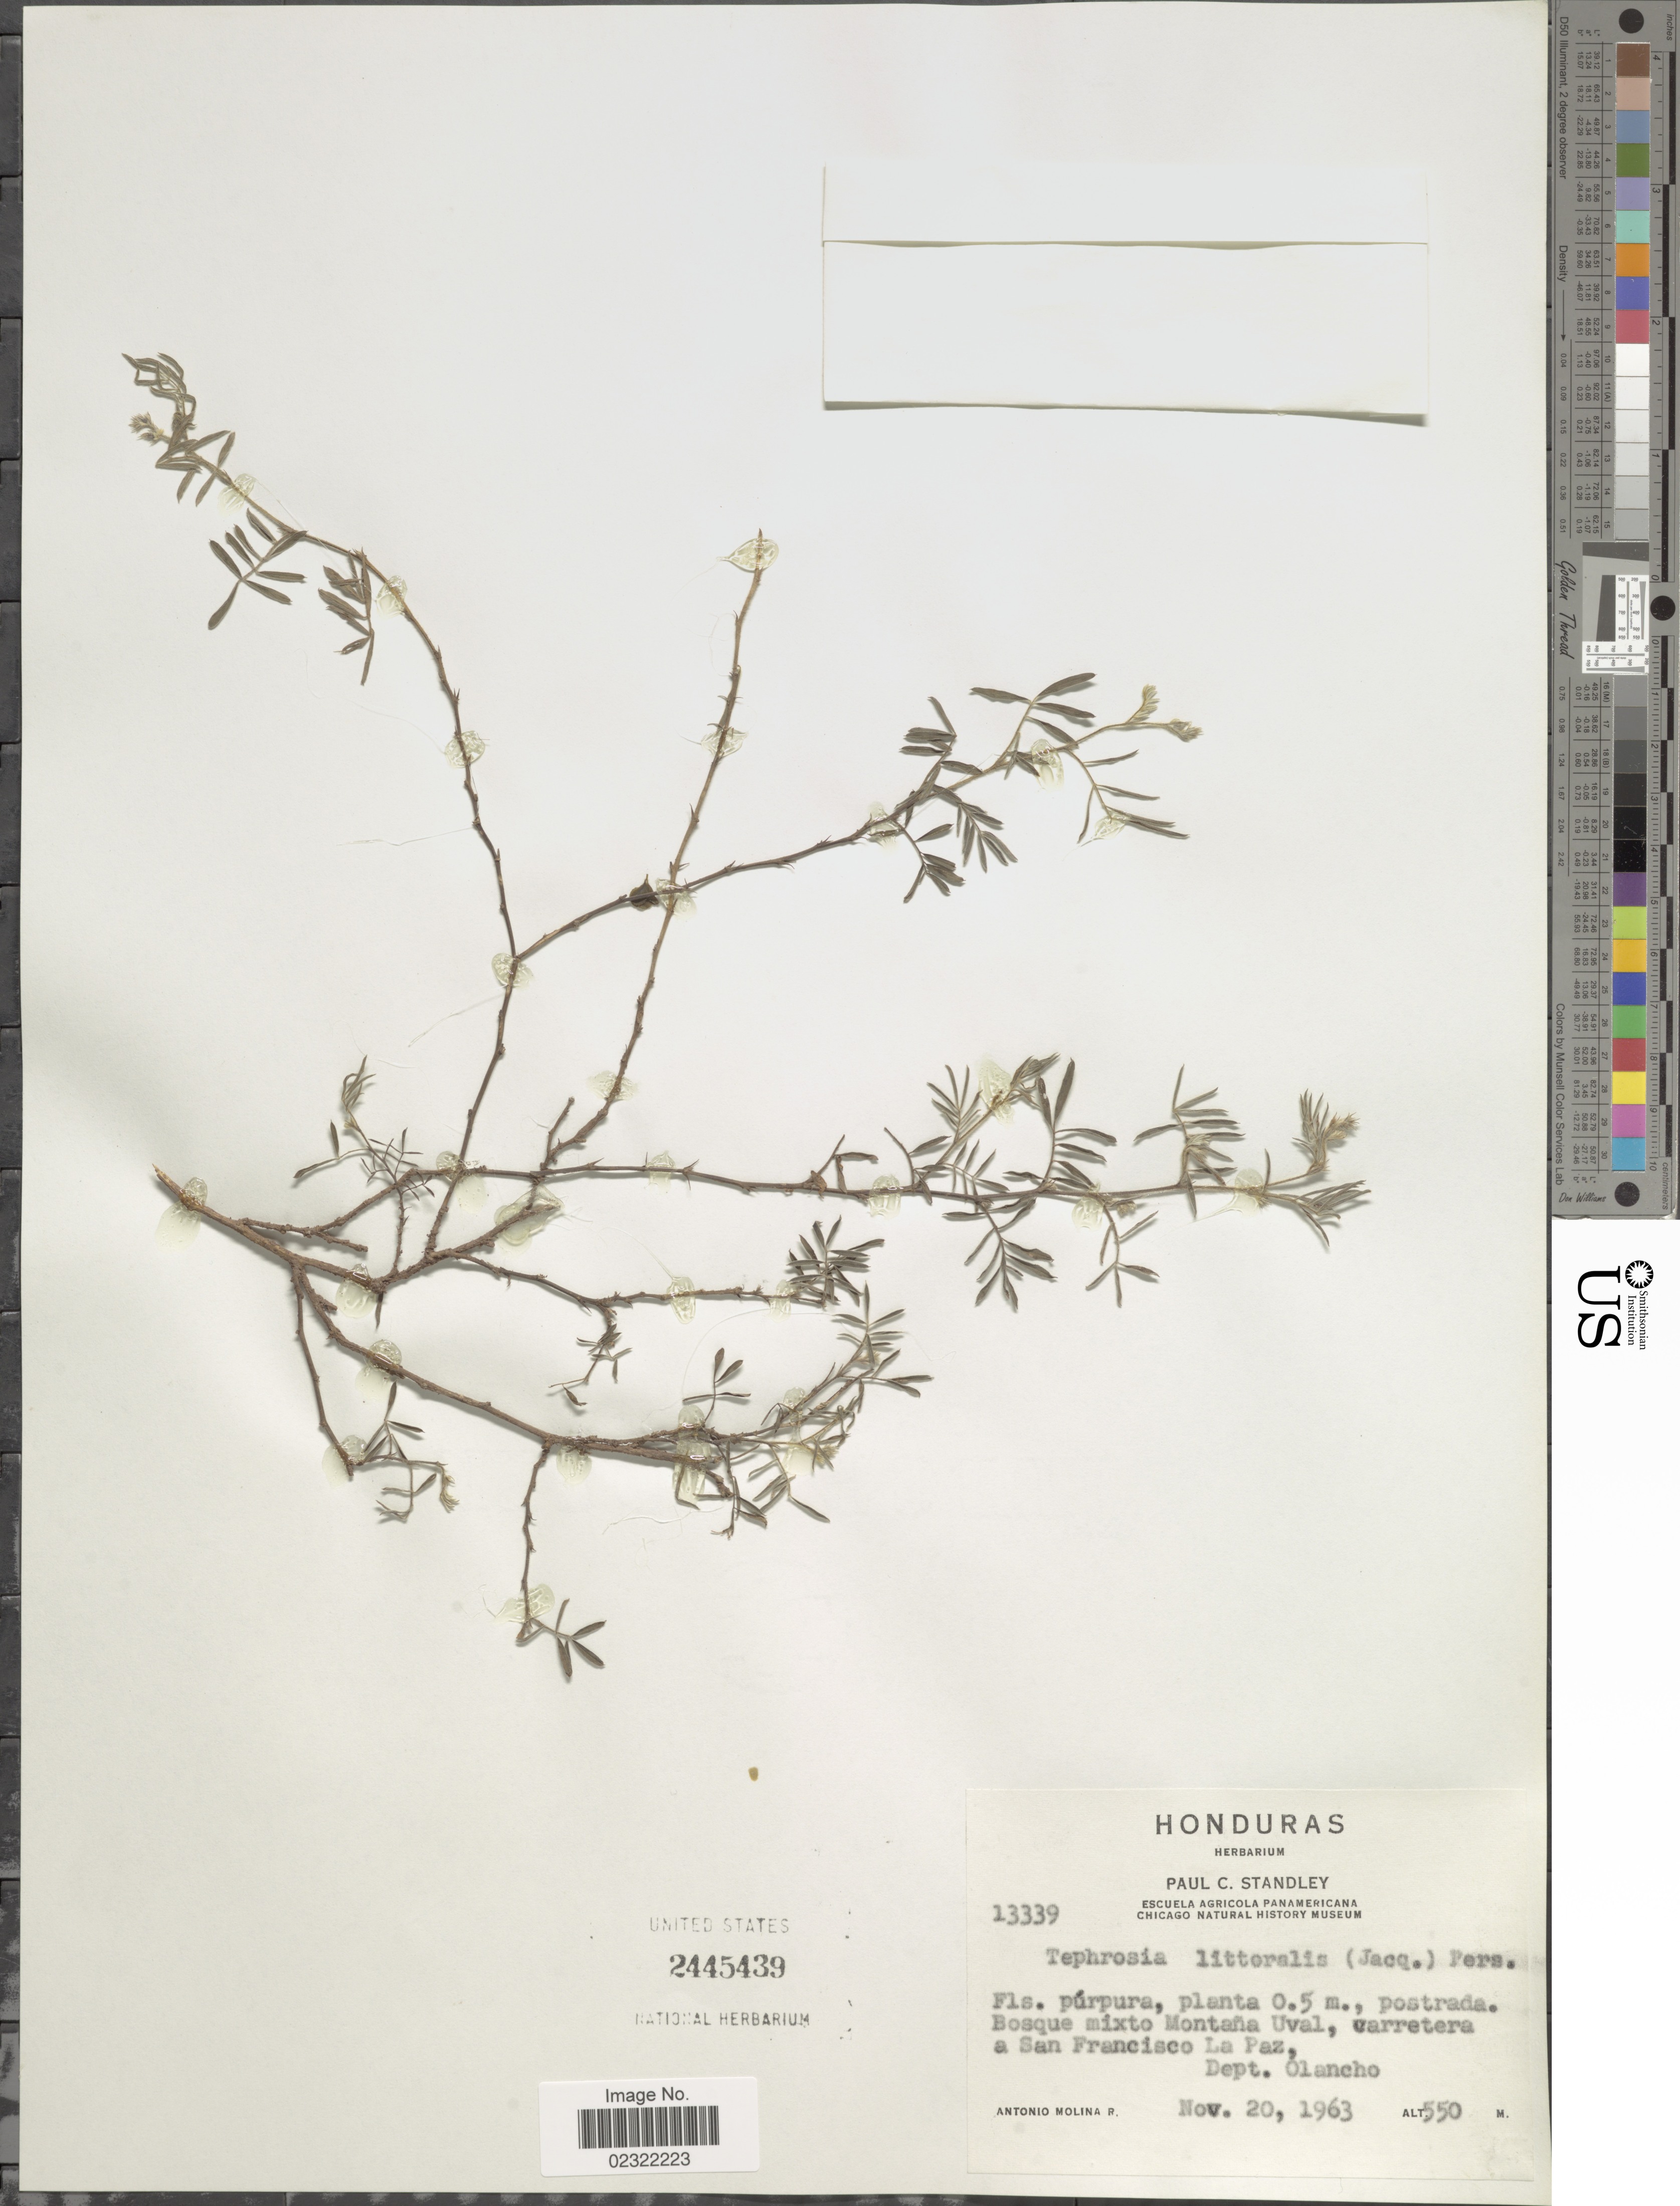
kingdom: Plantae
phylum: Tracheophyta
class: Magnoliopsida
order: Fabales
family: Fabaceae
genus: Tephrosia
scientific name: Tephrosia cinerea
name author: (L.) Pers.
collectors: A. Molina R.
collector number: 13339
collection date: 1963-11-20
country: Honduras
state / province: Olancho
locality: Postrada, Bosque mixto Montana Uval, carretera a San Francisco La Paz, Dept. Olancho.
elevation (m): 550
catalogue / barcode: US 2445439